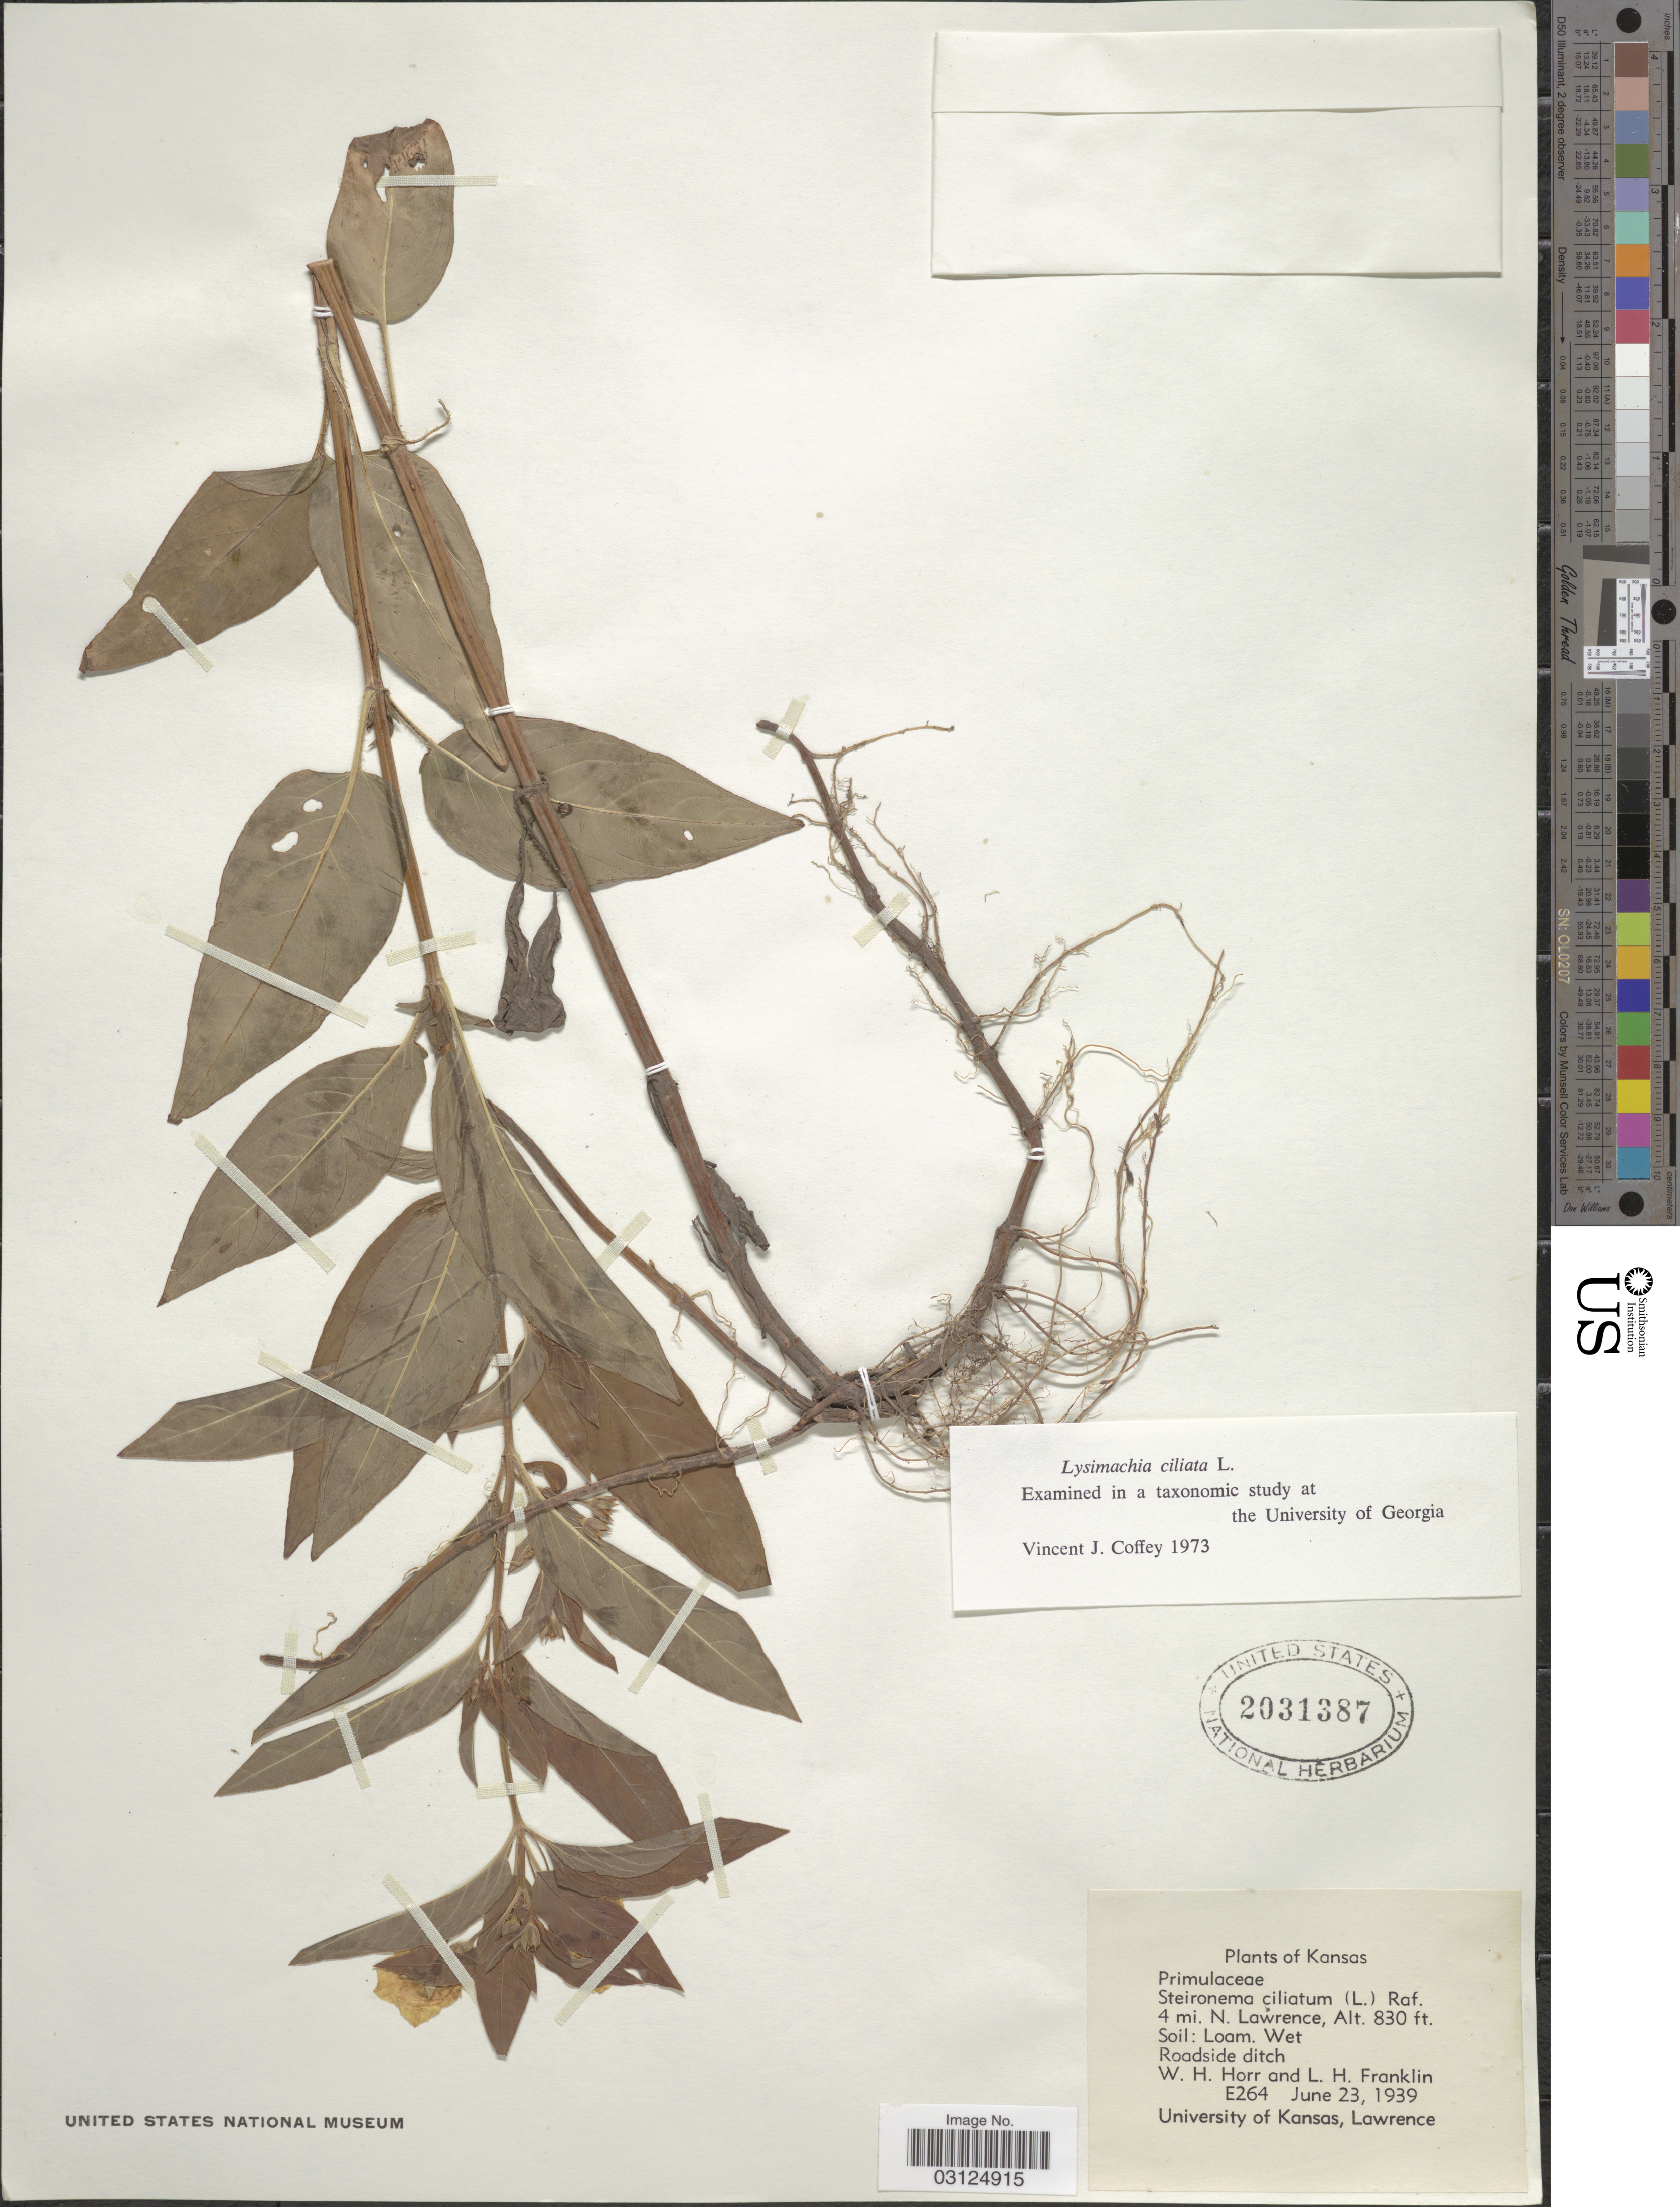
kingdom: Plantae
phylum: Tracheophyta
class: Magnoliopsida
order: Ericales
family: Primulaceae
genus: Lysimachia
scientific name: Lysimachia ciliata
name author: L.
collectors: W. H. Horr & L. H. Franklin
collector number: E264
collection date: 1939-06-23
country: United States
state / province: Kansas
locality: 4 mi. N Lawrence.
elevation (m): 253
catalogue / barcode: US 2031387